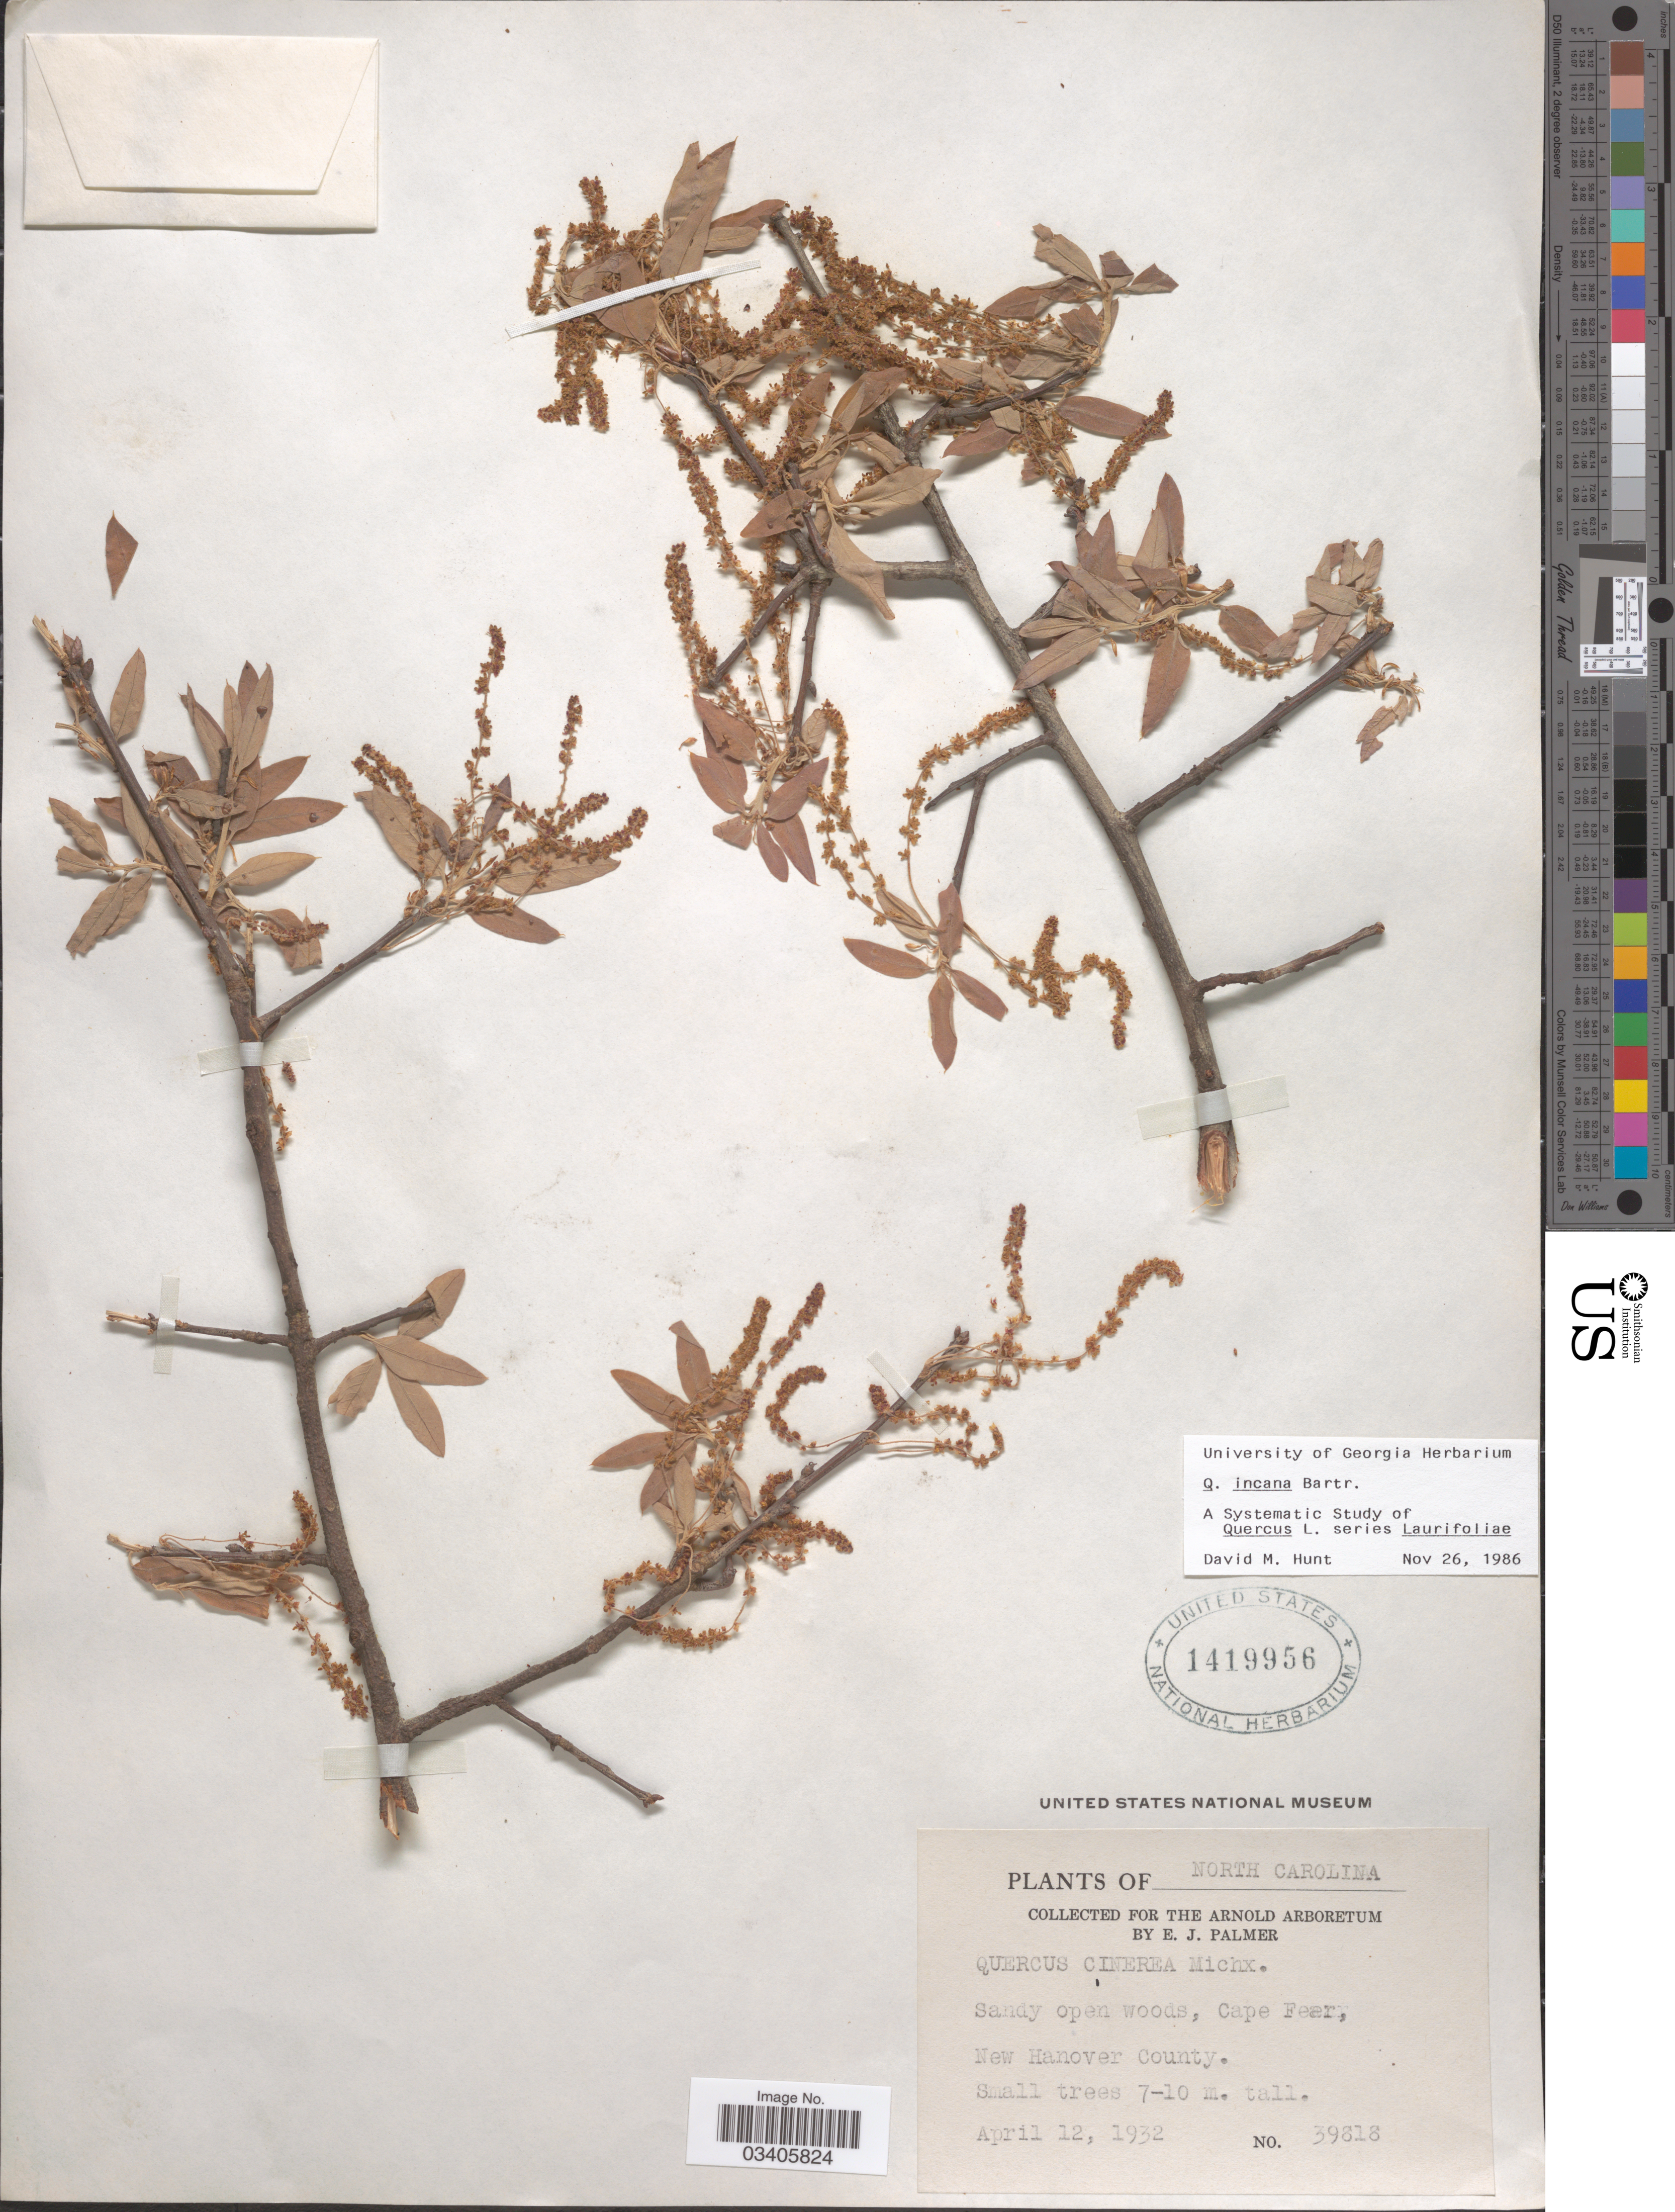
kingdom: Plantae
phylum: Tracheophyta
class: Magnoliopsida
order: Fagales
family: Fagaceae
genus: Quercus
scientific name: Quercus incana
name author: W. Bartram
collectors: E. J. Palmer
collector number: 39818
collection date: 1932-04-12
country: United States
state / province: North Carolina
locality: Sandy open woods, Cape Fear, New Hanover County.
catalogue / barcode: US 1419956